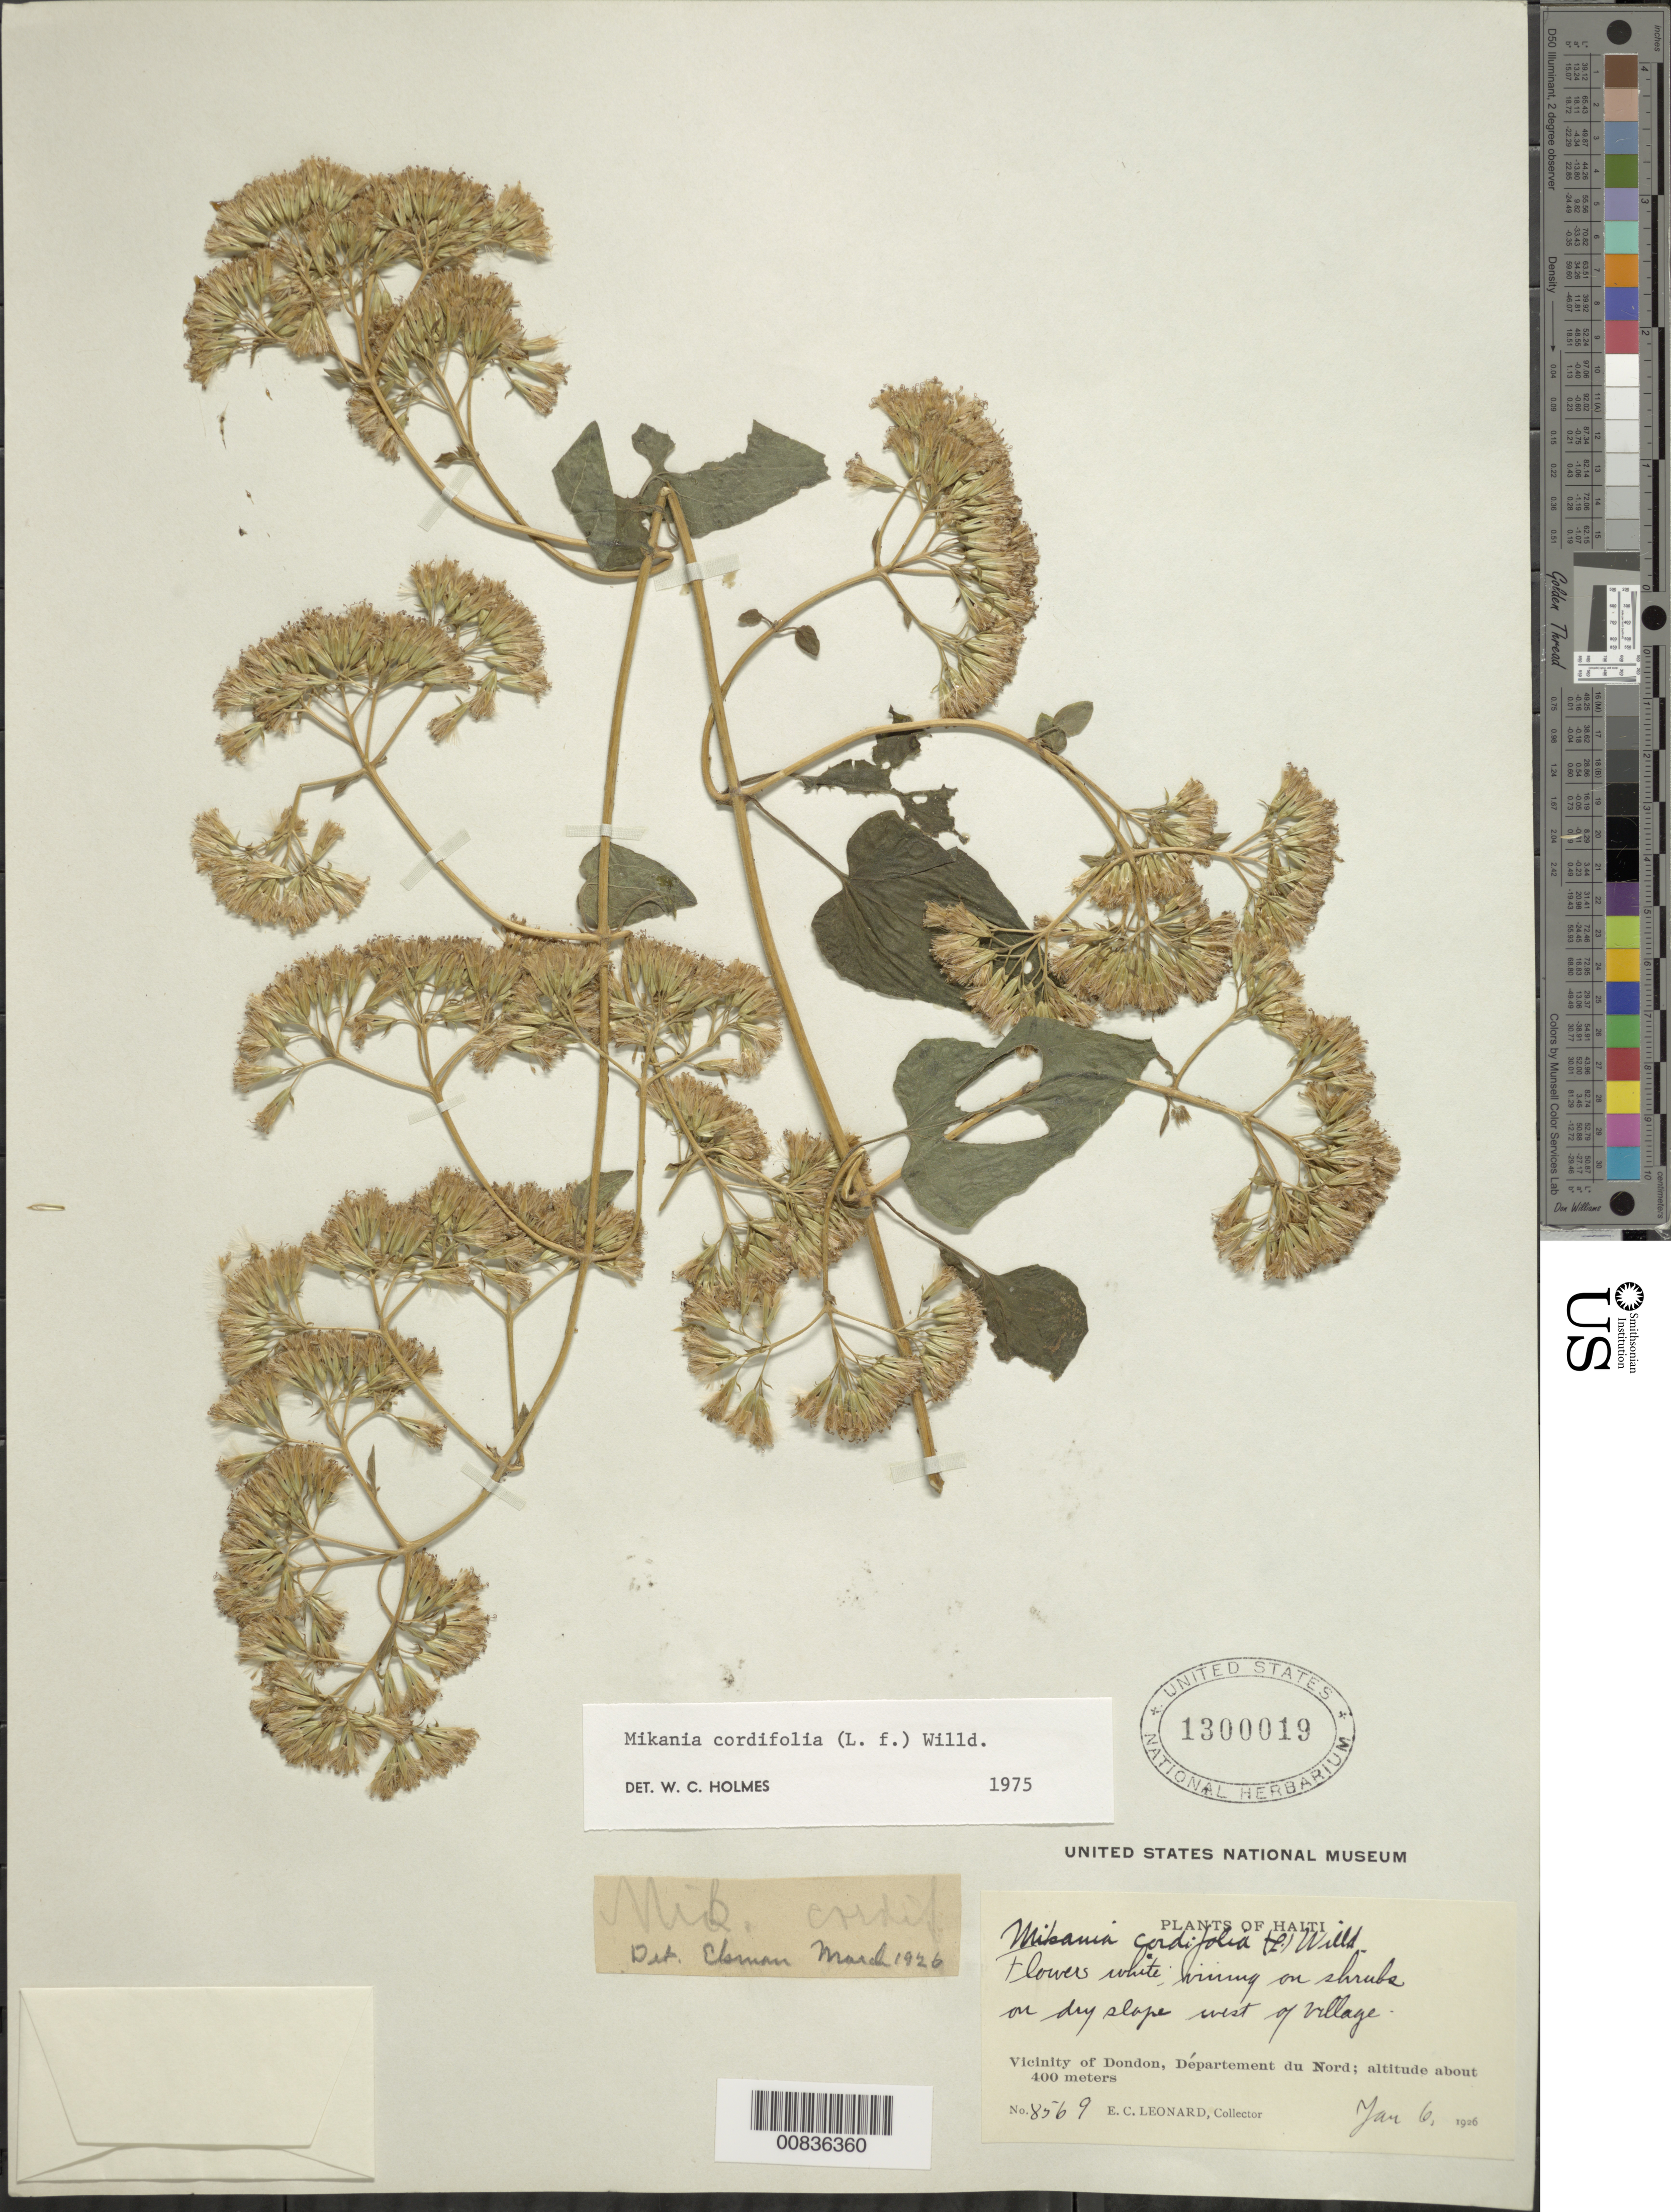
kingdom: Plantae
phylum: Tracheophyta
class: Magnoliopsida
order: Asterales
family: Asteraceae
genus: Mikania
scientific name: Mikania cordifolia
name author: Kunth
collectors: E. C. Leonard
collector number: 8569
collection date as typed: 06 Jan 1926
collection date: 1926-01-06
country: Haiti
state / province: Nord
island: Hispaniola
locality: Vicinity of Dondon, W of village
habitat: On shrubs on dry slope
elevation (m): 400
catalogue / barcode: US 1300019